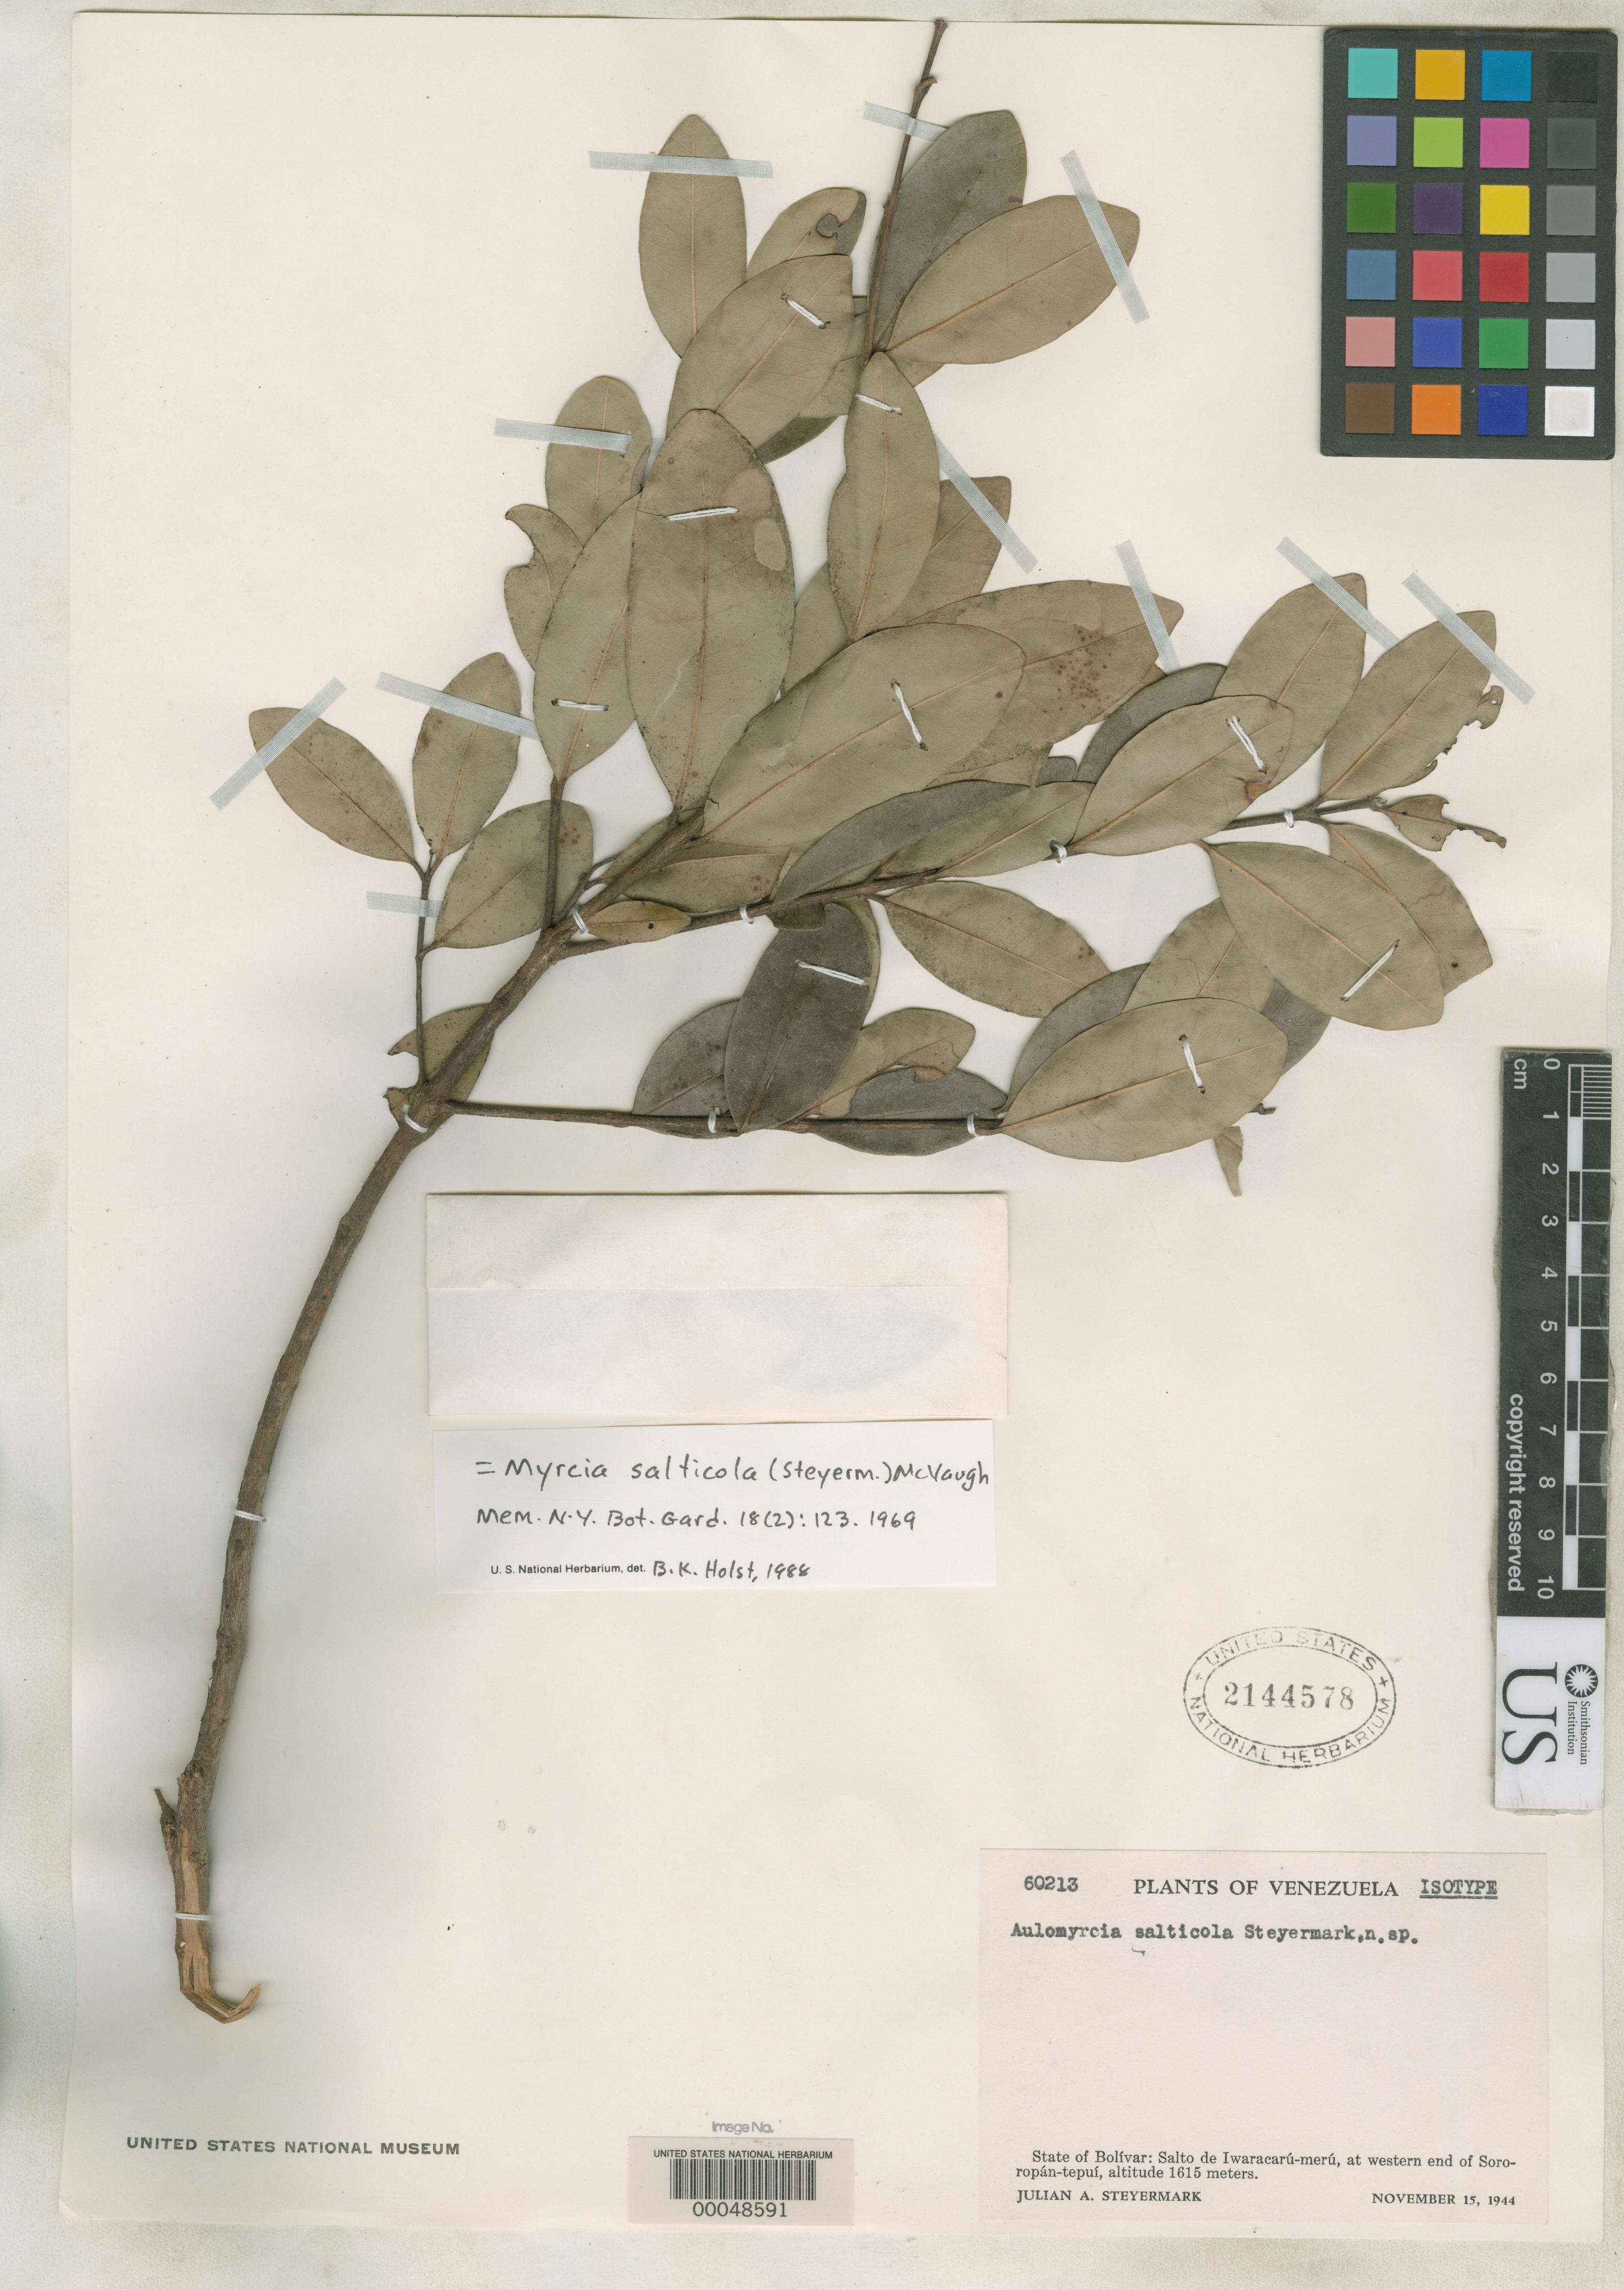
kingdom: Plantae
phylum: Tracheophyta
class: Magnoliopsida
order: Myrtales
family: Myrtaceae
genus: Aulomyrcia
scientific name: Aulomyrcia salticola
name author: Steyerm.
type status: Isotype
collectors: J. Steyermark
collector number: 60213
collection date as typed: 15 Nov 1955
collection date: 1955-11-15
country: Venezuela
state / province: Bolivar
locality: Salto de Itwaracaru-meru, western end of Sororopan-Tepui.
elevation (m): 1615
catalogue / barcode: US 2144578